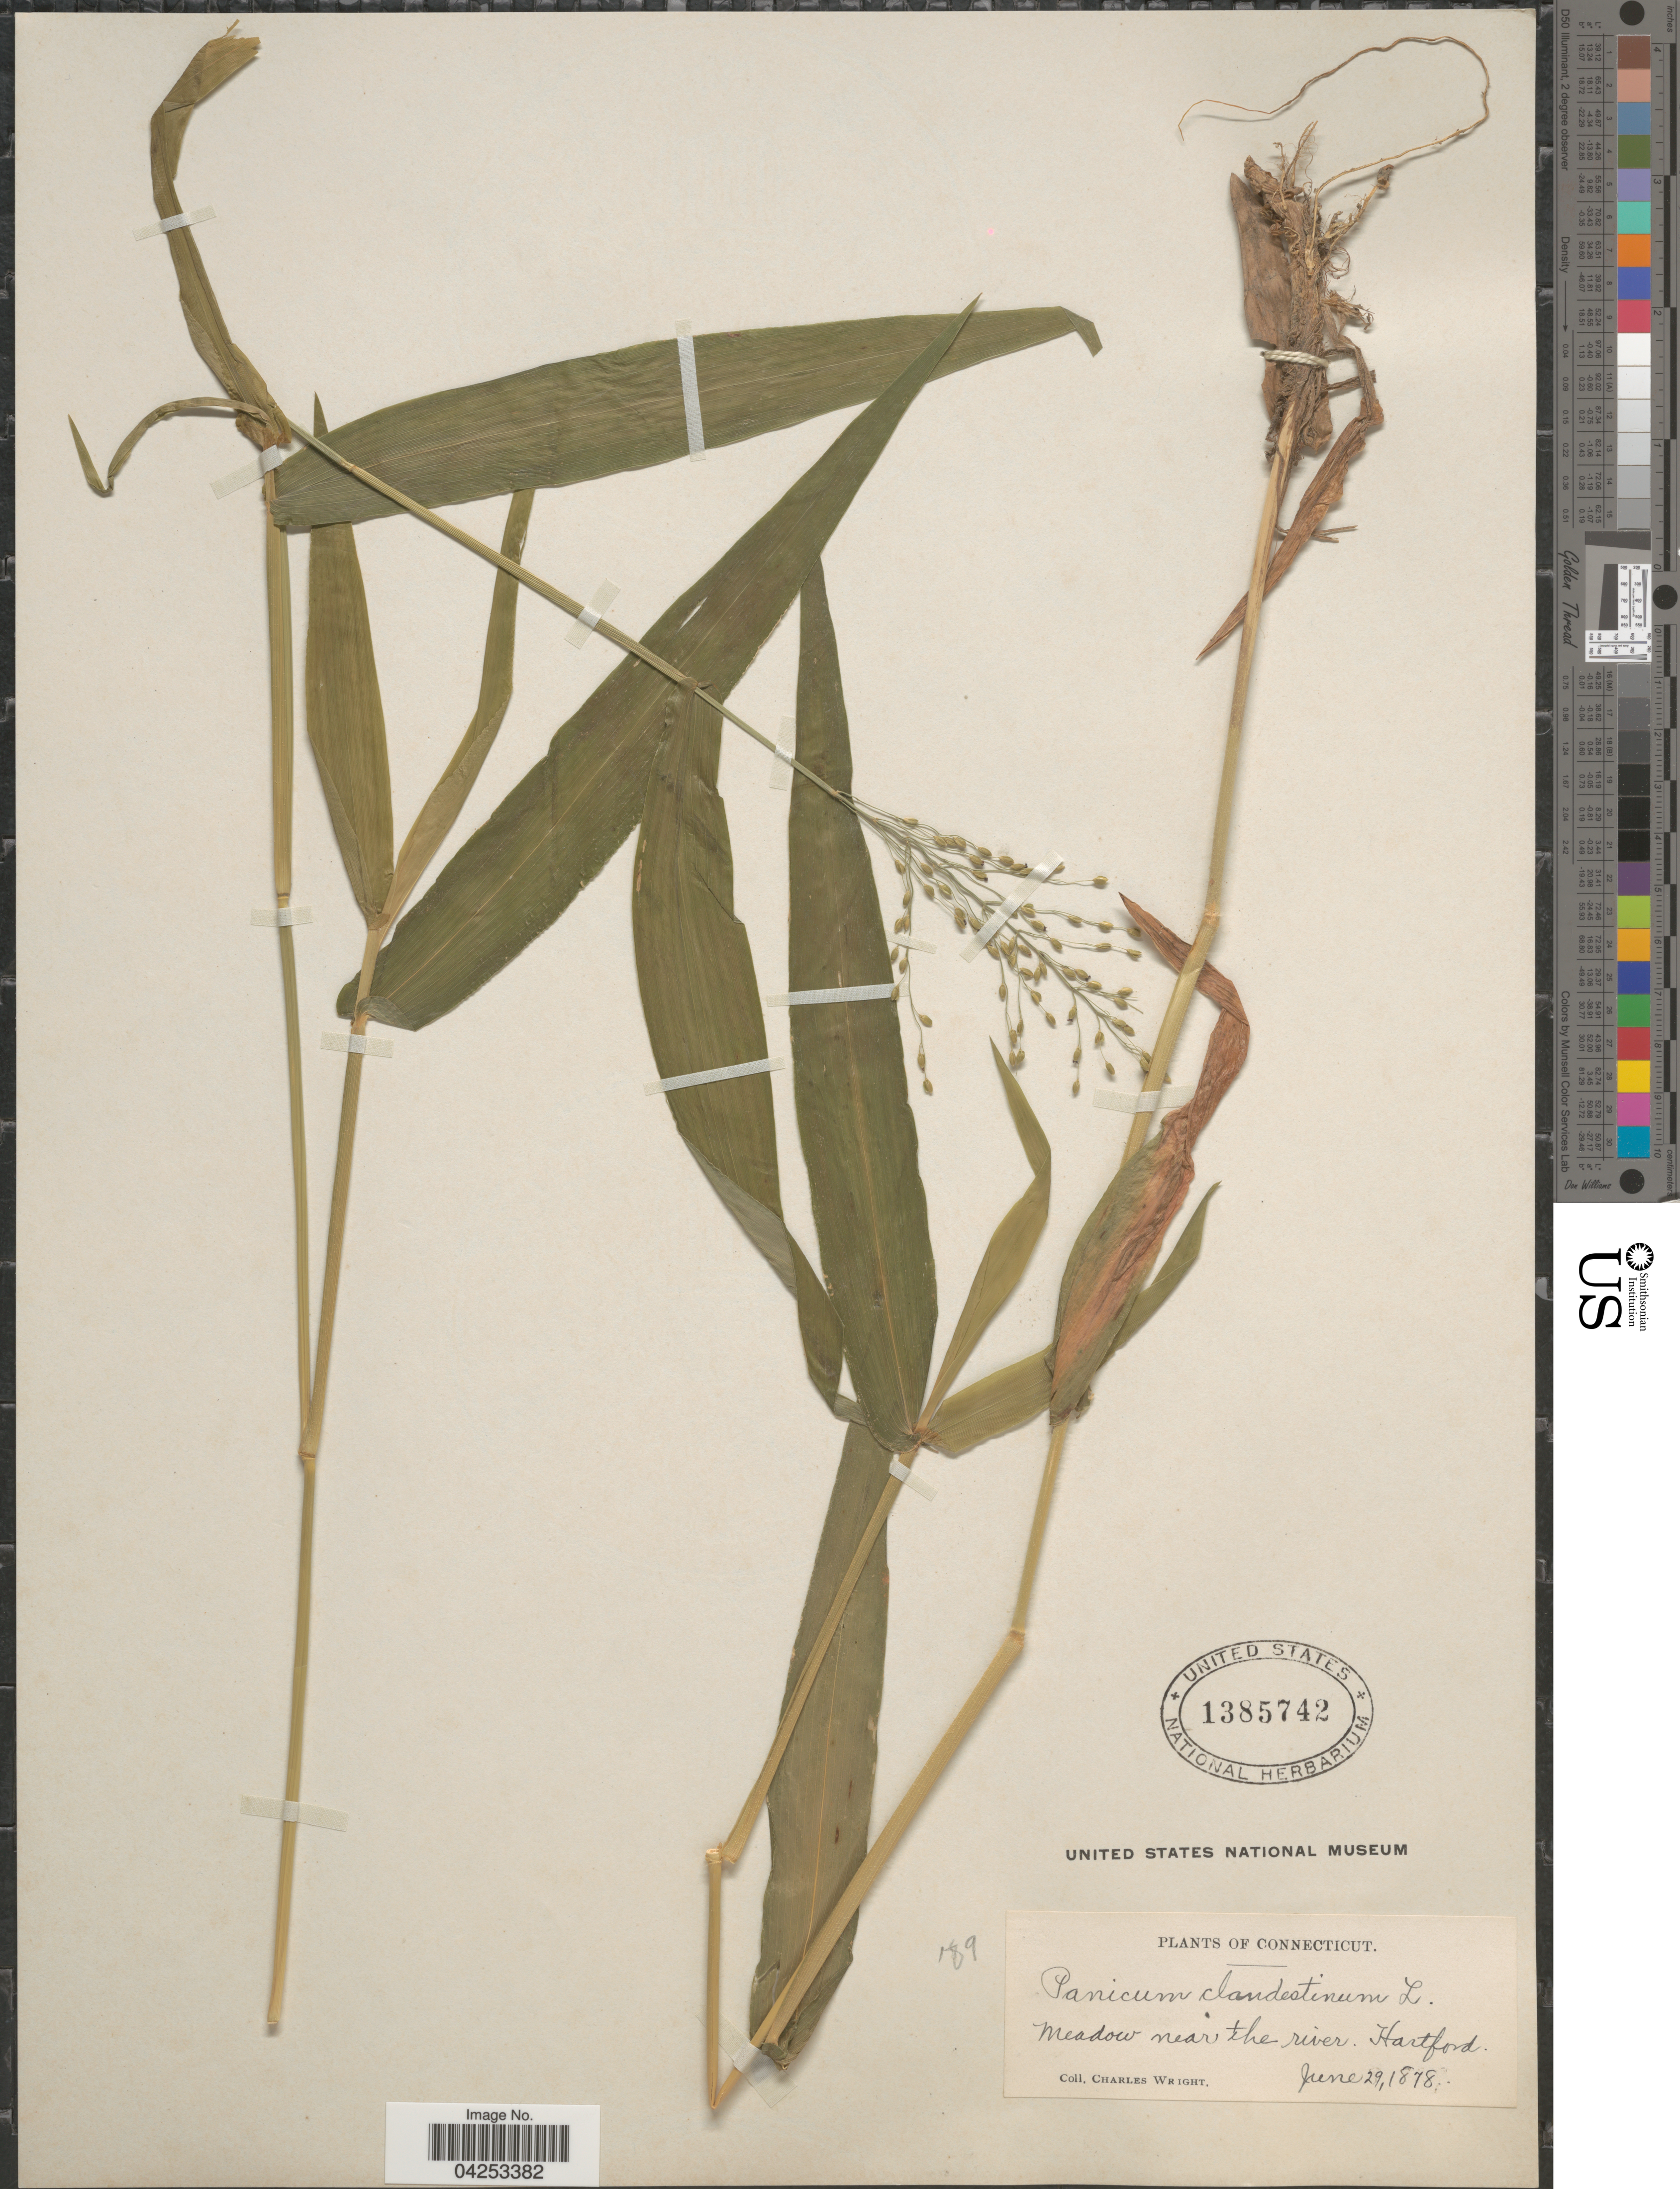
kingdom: Plantae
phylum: Tracheophyta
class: Liliopsida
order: Poales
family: Poaceae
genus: Dichanthelium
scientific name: Dichanthelium clandestinum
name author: (L.) Gould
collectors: C. Wright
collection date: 1878-06-29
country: United States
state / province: Connecticut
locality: Meadow near the river. Hartford.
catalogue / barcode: US 1385742